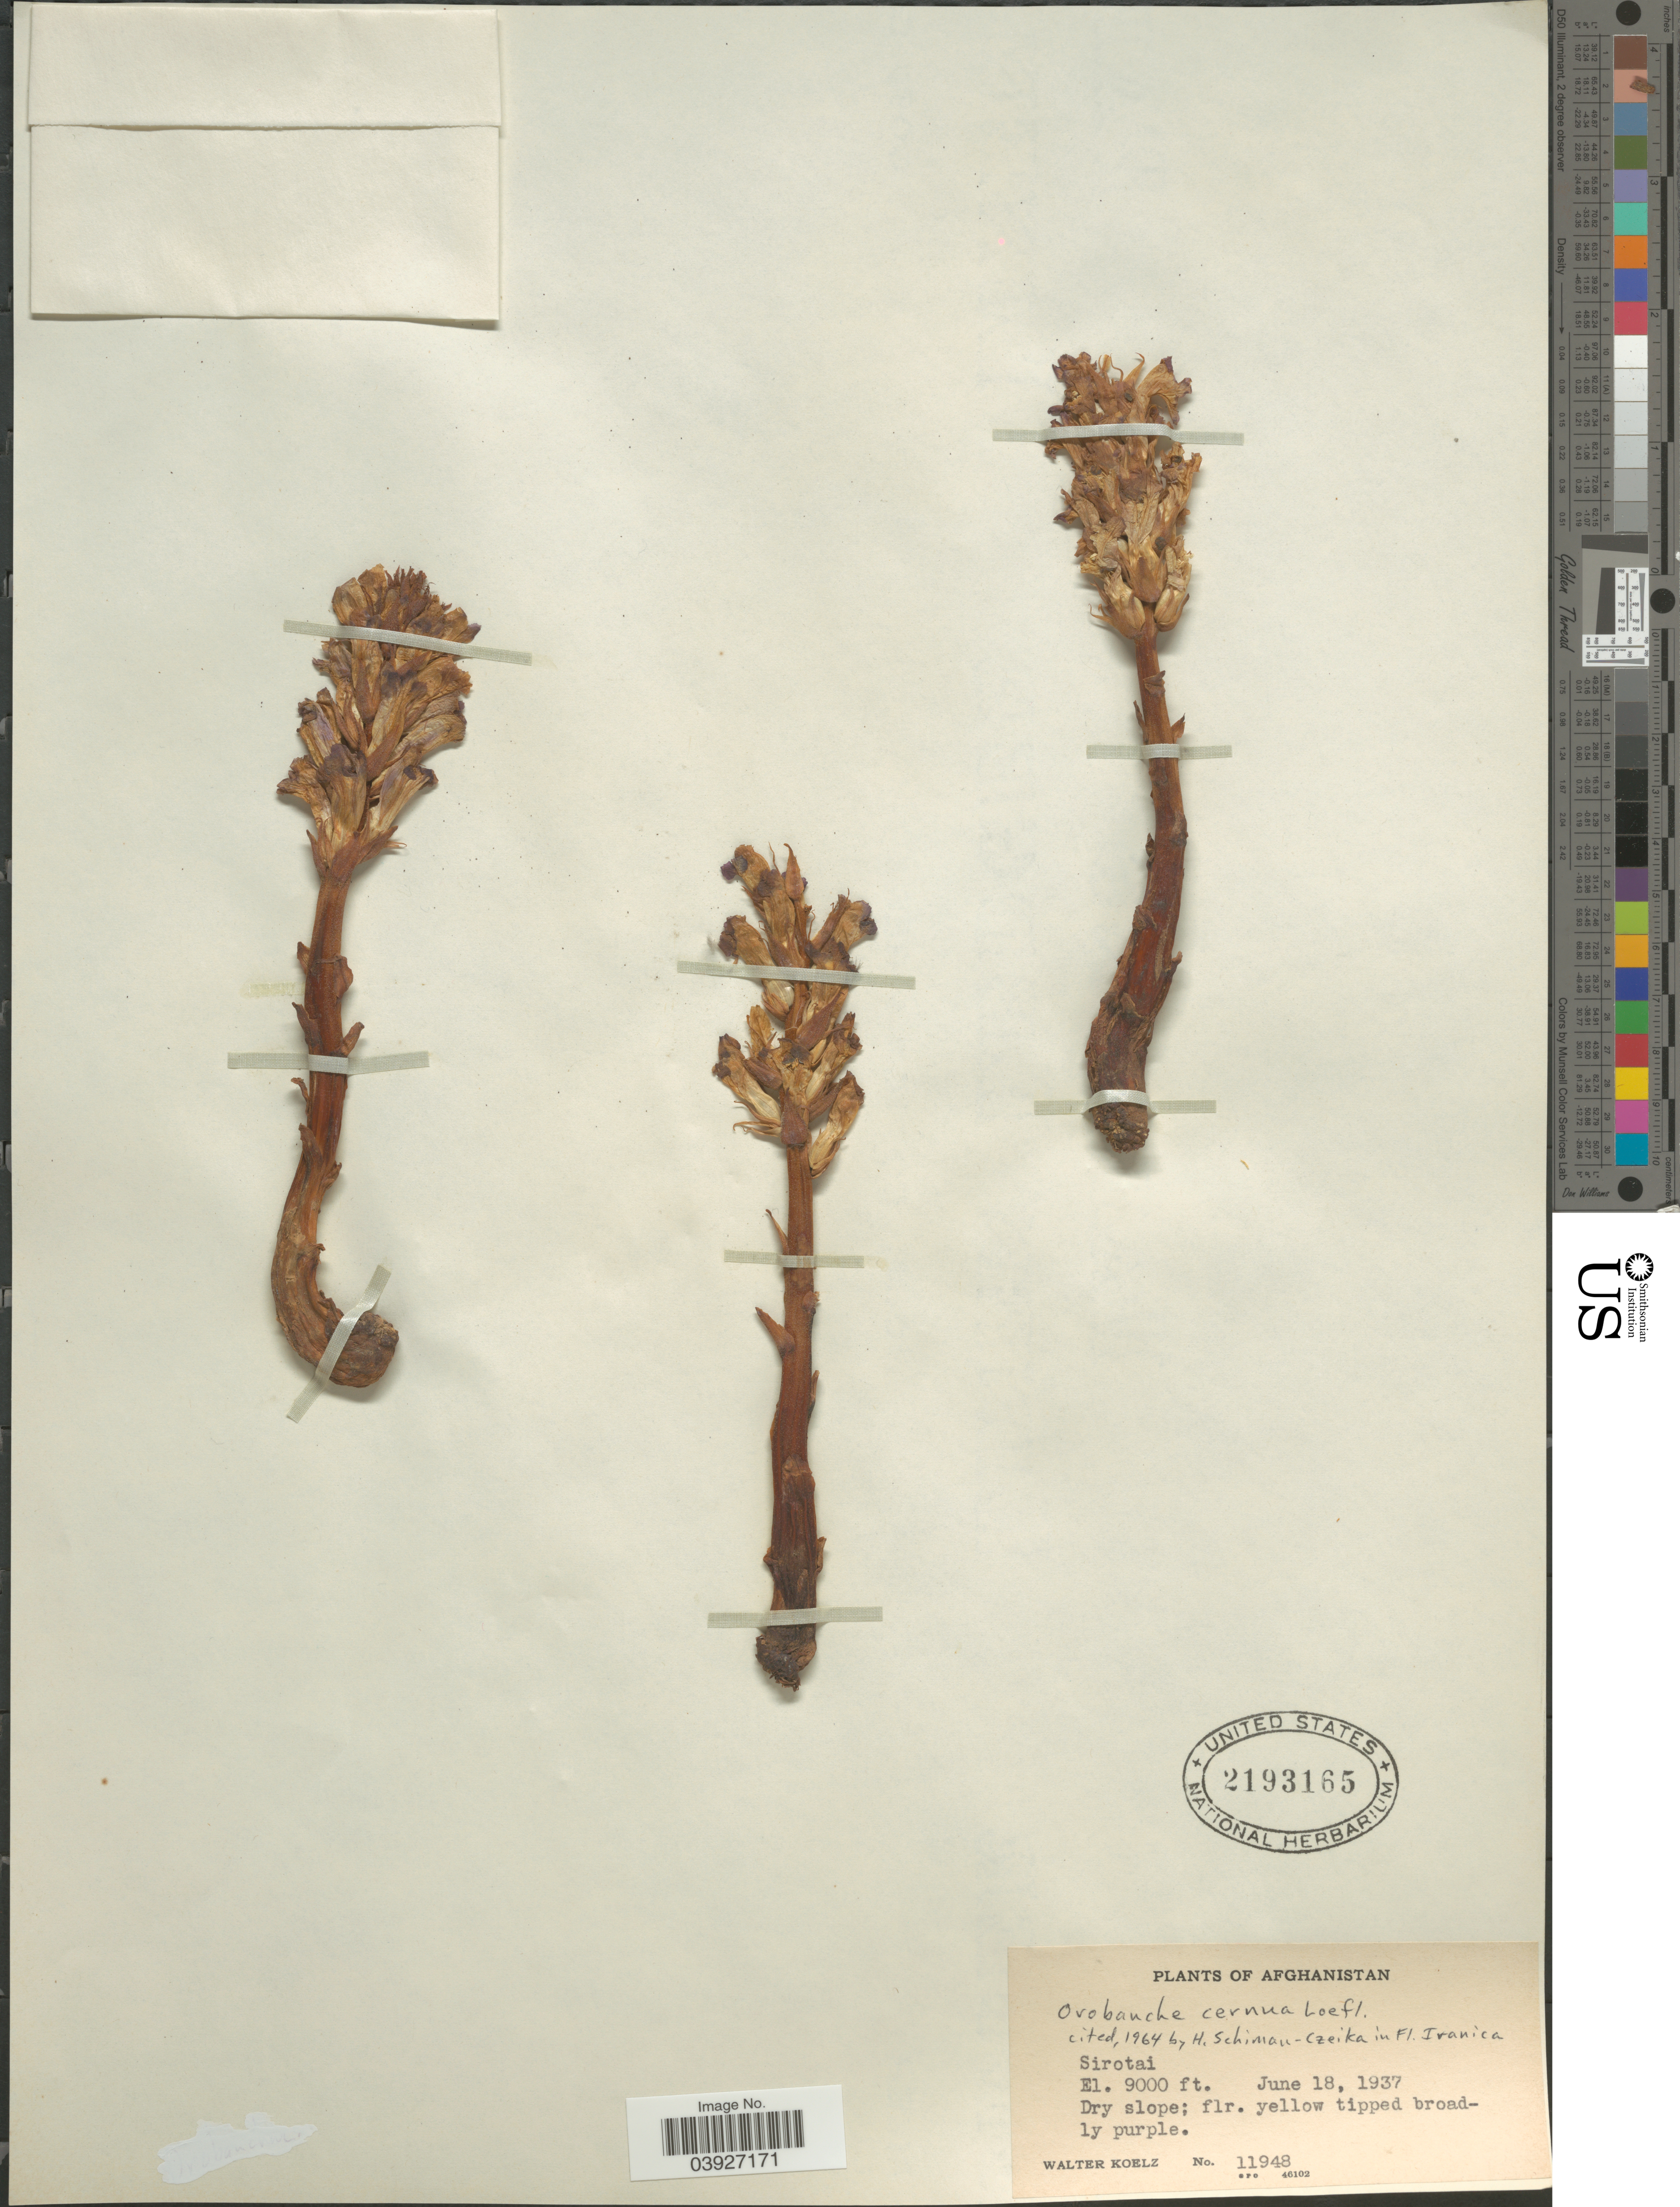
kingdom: Plantae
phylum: Tracheophyta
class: Magnoliopsida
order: Lamiales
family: Orobanchaceae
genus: Orobanche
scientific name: Orobanche cernua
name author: Vell.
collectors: W. N. Koelz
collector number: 11948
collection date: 1937-06-18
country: Afghanistan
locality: Sirotai.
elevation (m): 2743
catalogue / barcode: US 2193165